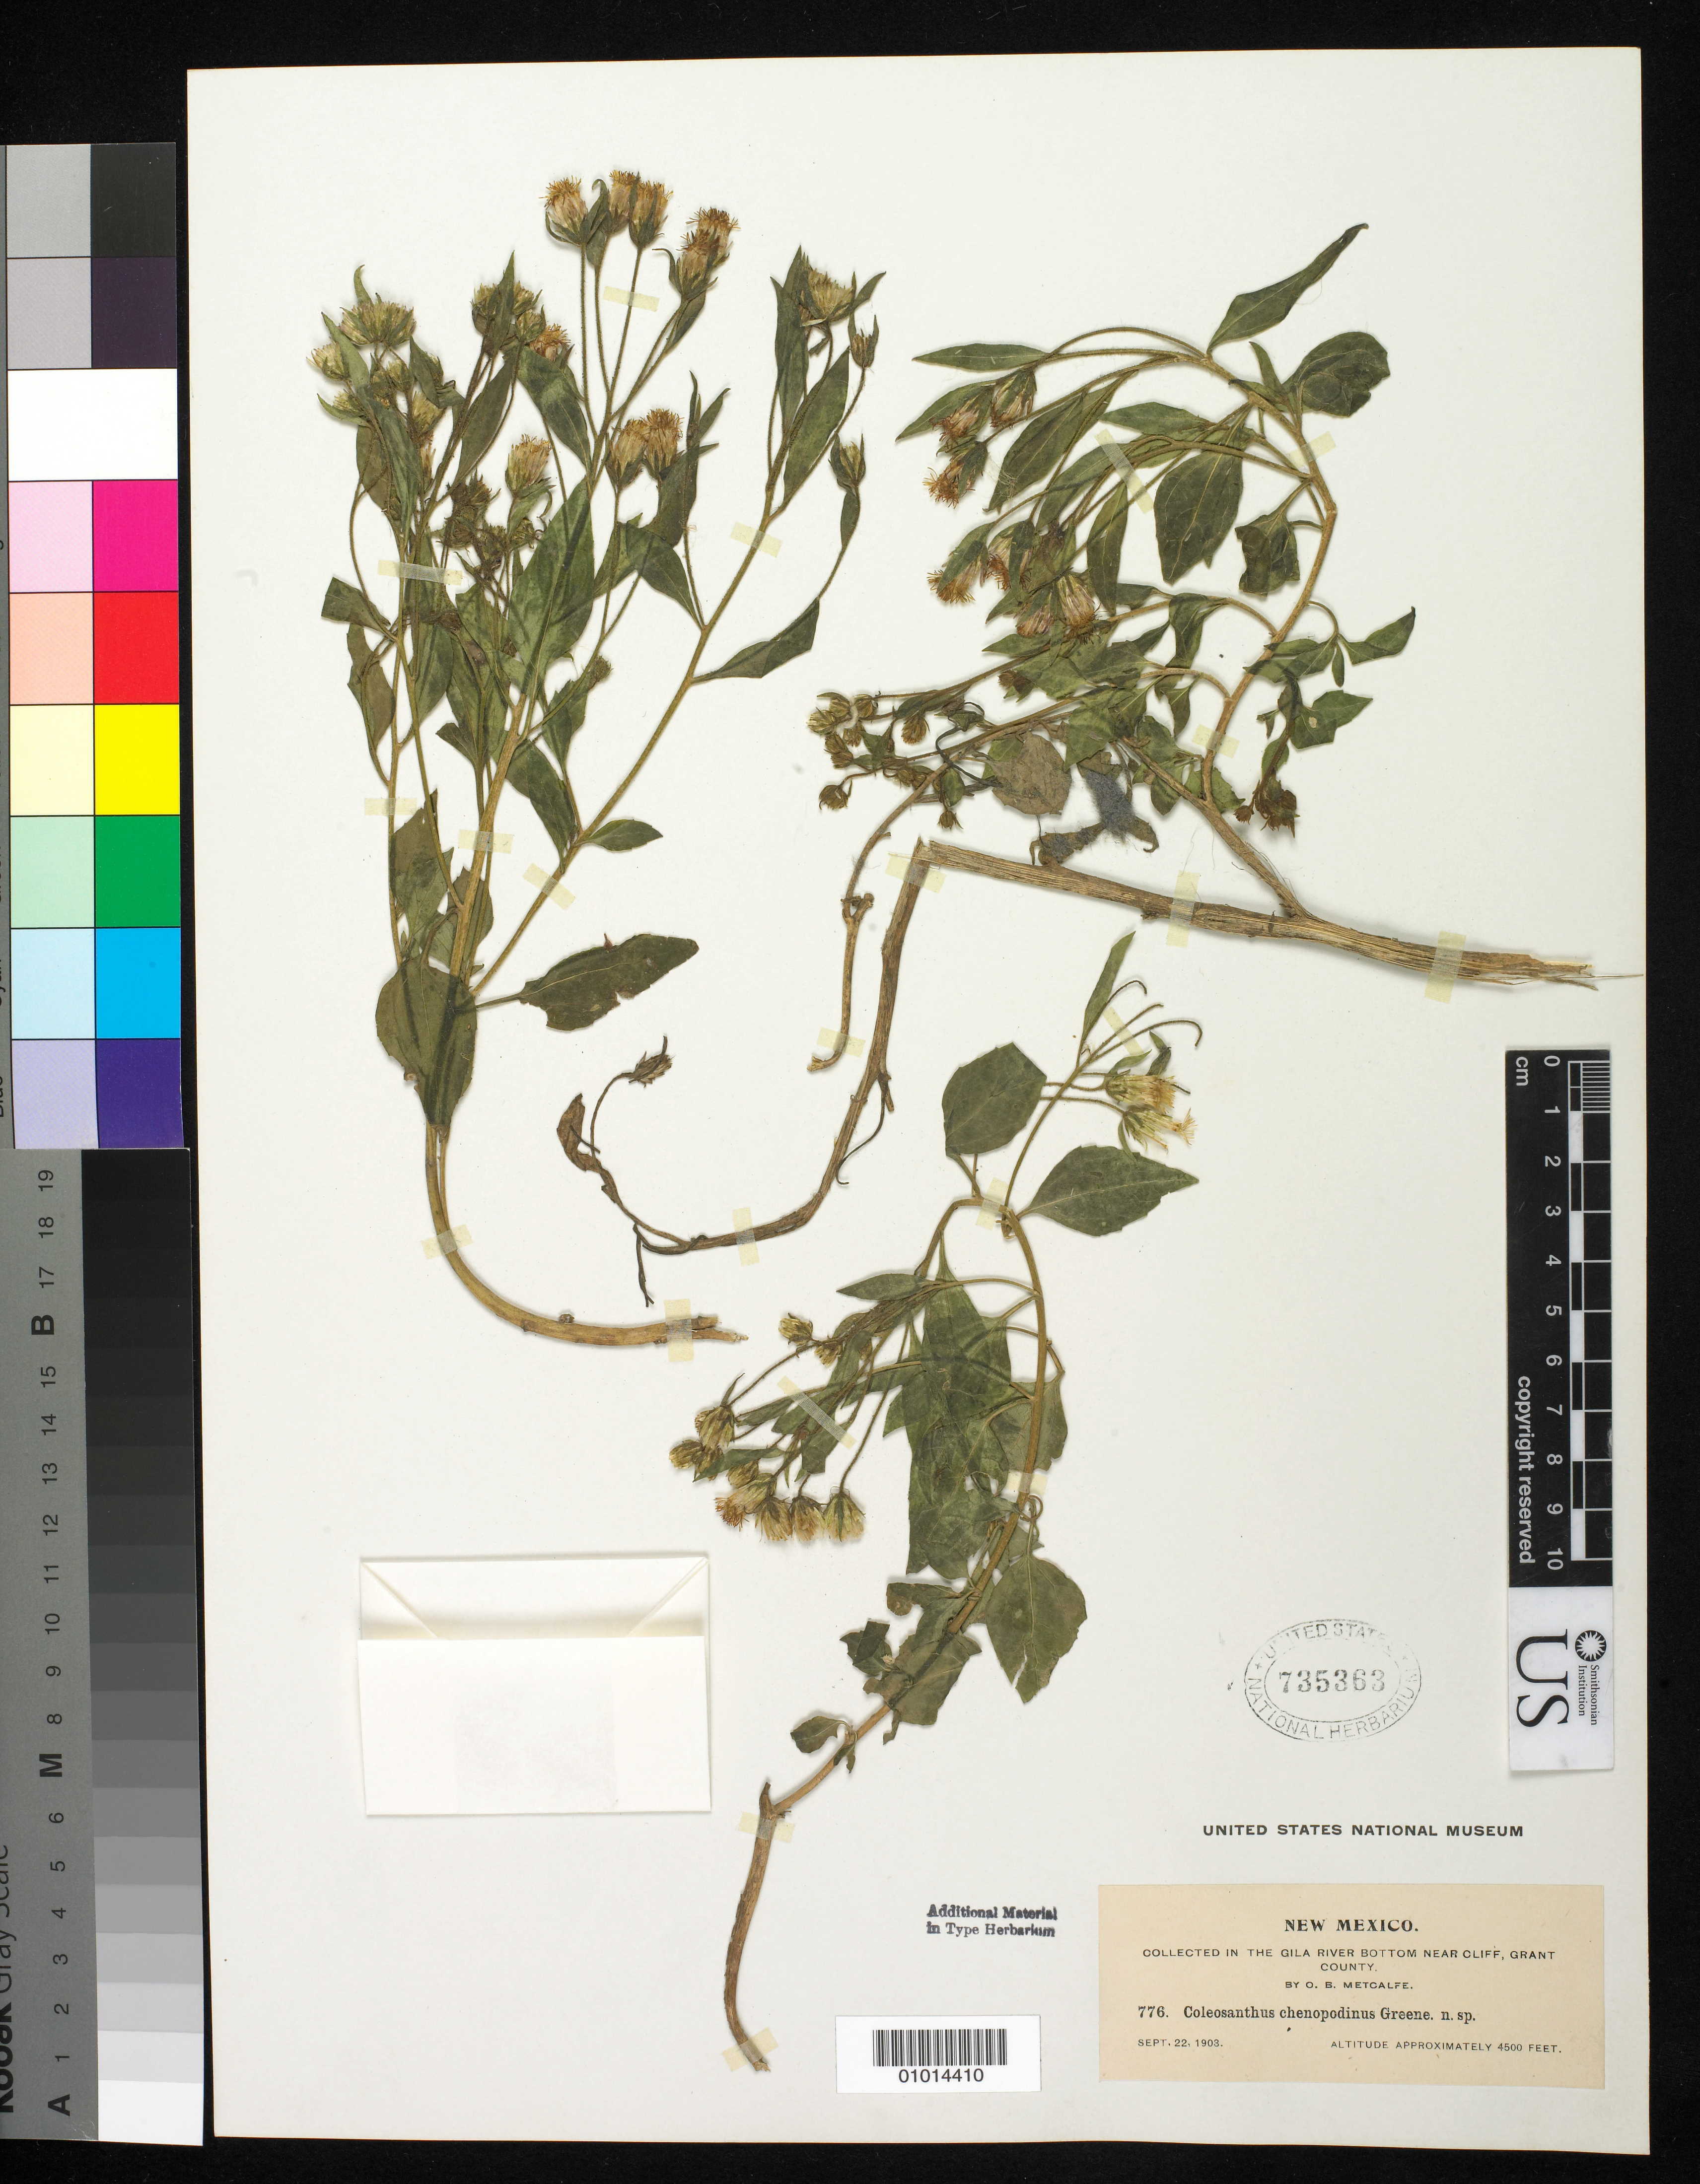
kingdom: Plantae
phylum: Tracheophyta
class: Magnoliopsida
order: Asterales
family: Asteraceae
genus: Coleosanthus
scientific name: Coleosanthus chenopodinus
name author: Greene ex Wooton & Standl.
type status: Isotype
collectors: O. B. Metcalfe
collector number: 776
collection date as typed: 22 Sep 1903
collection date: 1903-09-22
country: United States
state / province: New Mexico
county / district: Grant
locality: Gila River bottom near cliff.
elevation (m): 1350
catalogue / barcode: US 735363